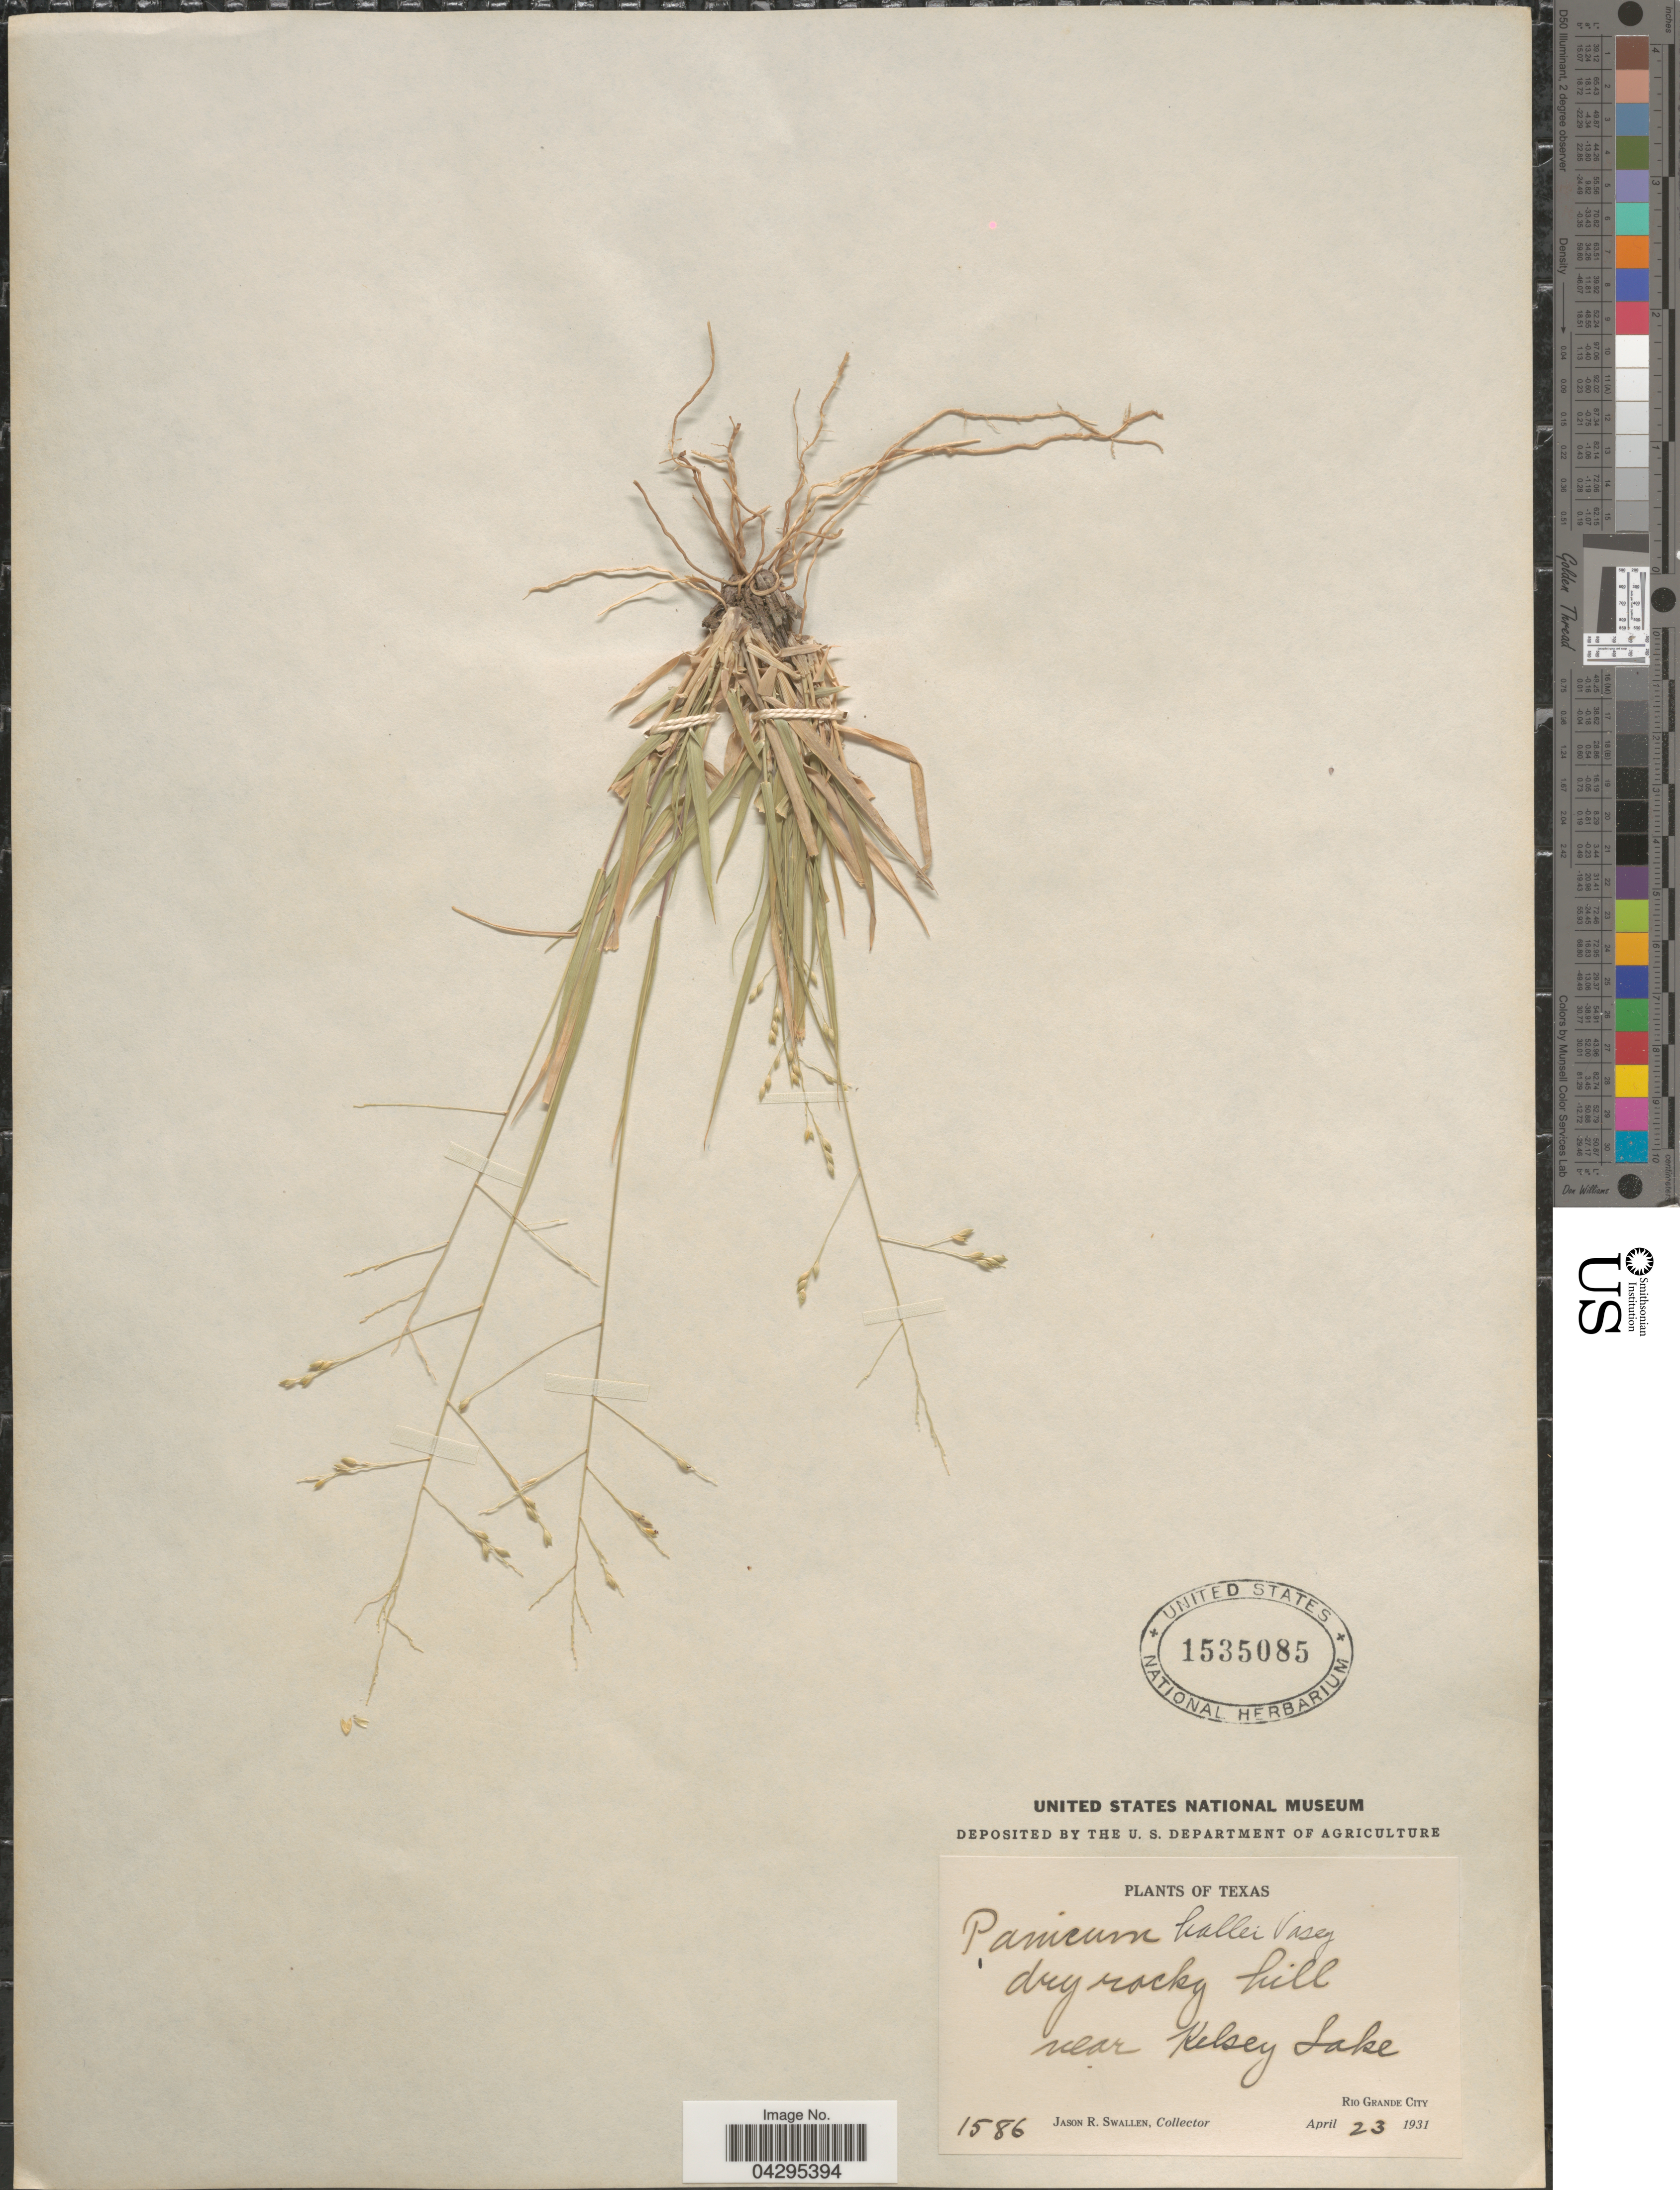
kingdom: Plantae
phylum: Tracheophyta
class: Liliopsida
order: Poales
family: Poaceae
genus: Panicum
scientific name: Panicum hallii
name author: Vasey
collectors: J. R. Swallen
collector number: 1586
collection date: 1931-04-23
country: United States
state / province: Texas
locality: Dry rocky hill near Kelsey Lake. Rio Grande City.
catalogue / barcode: US 1535085